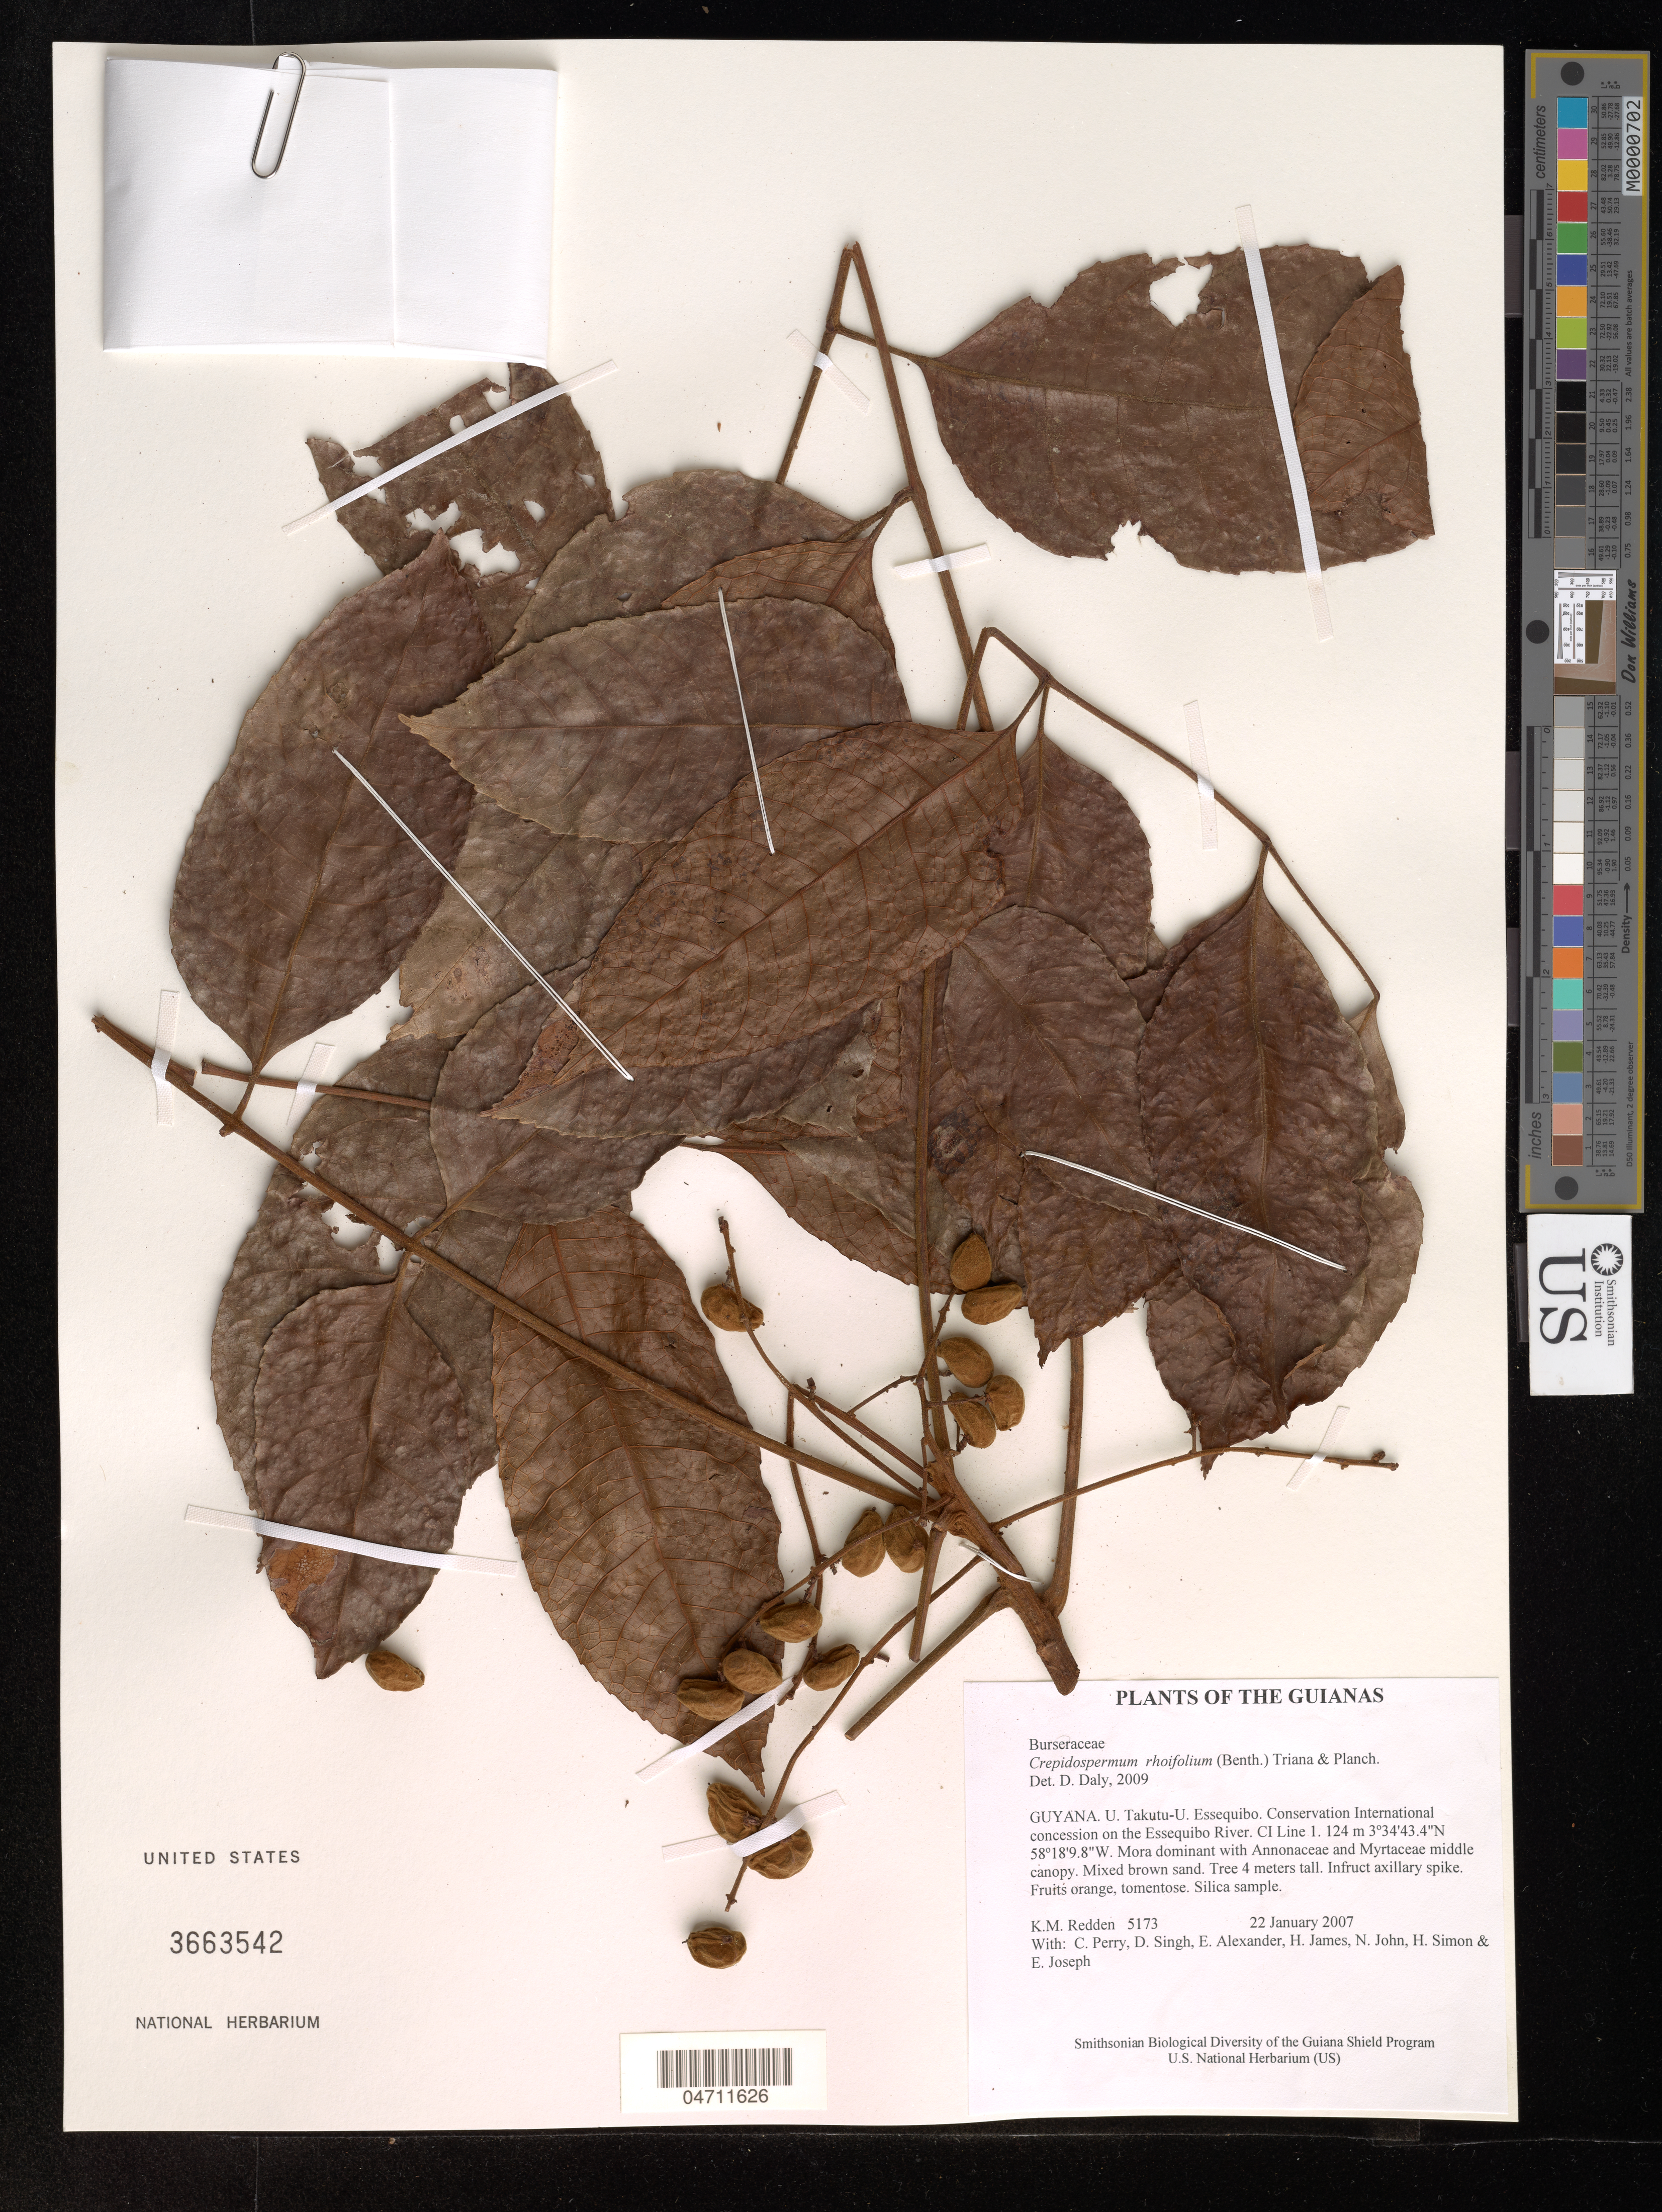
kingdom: Plantae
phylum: Tracheophyta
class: Magnoliopsida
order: Sapindales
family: Burseraceae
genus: Protium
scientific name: Protium rhoifolium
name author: (Benth.) Byng & Christenh.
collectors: K. M. Redden, C. Perry, D. Singh, E. Alexander, H. James, N. John, H. Simon & E. Joseph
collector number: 5173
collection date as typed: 22 January 2007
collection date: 2007-01-22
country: Guyana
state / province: U. Takutu-U. Essequibo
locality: Conservation International concession on the Essequibo River. CI Line 1.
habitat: Mora dominant with Annonaceae and Myrtaceae middle canopy. Mixed brown sand.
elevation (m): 124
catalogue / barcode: US 3663542